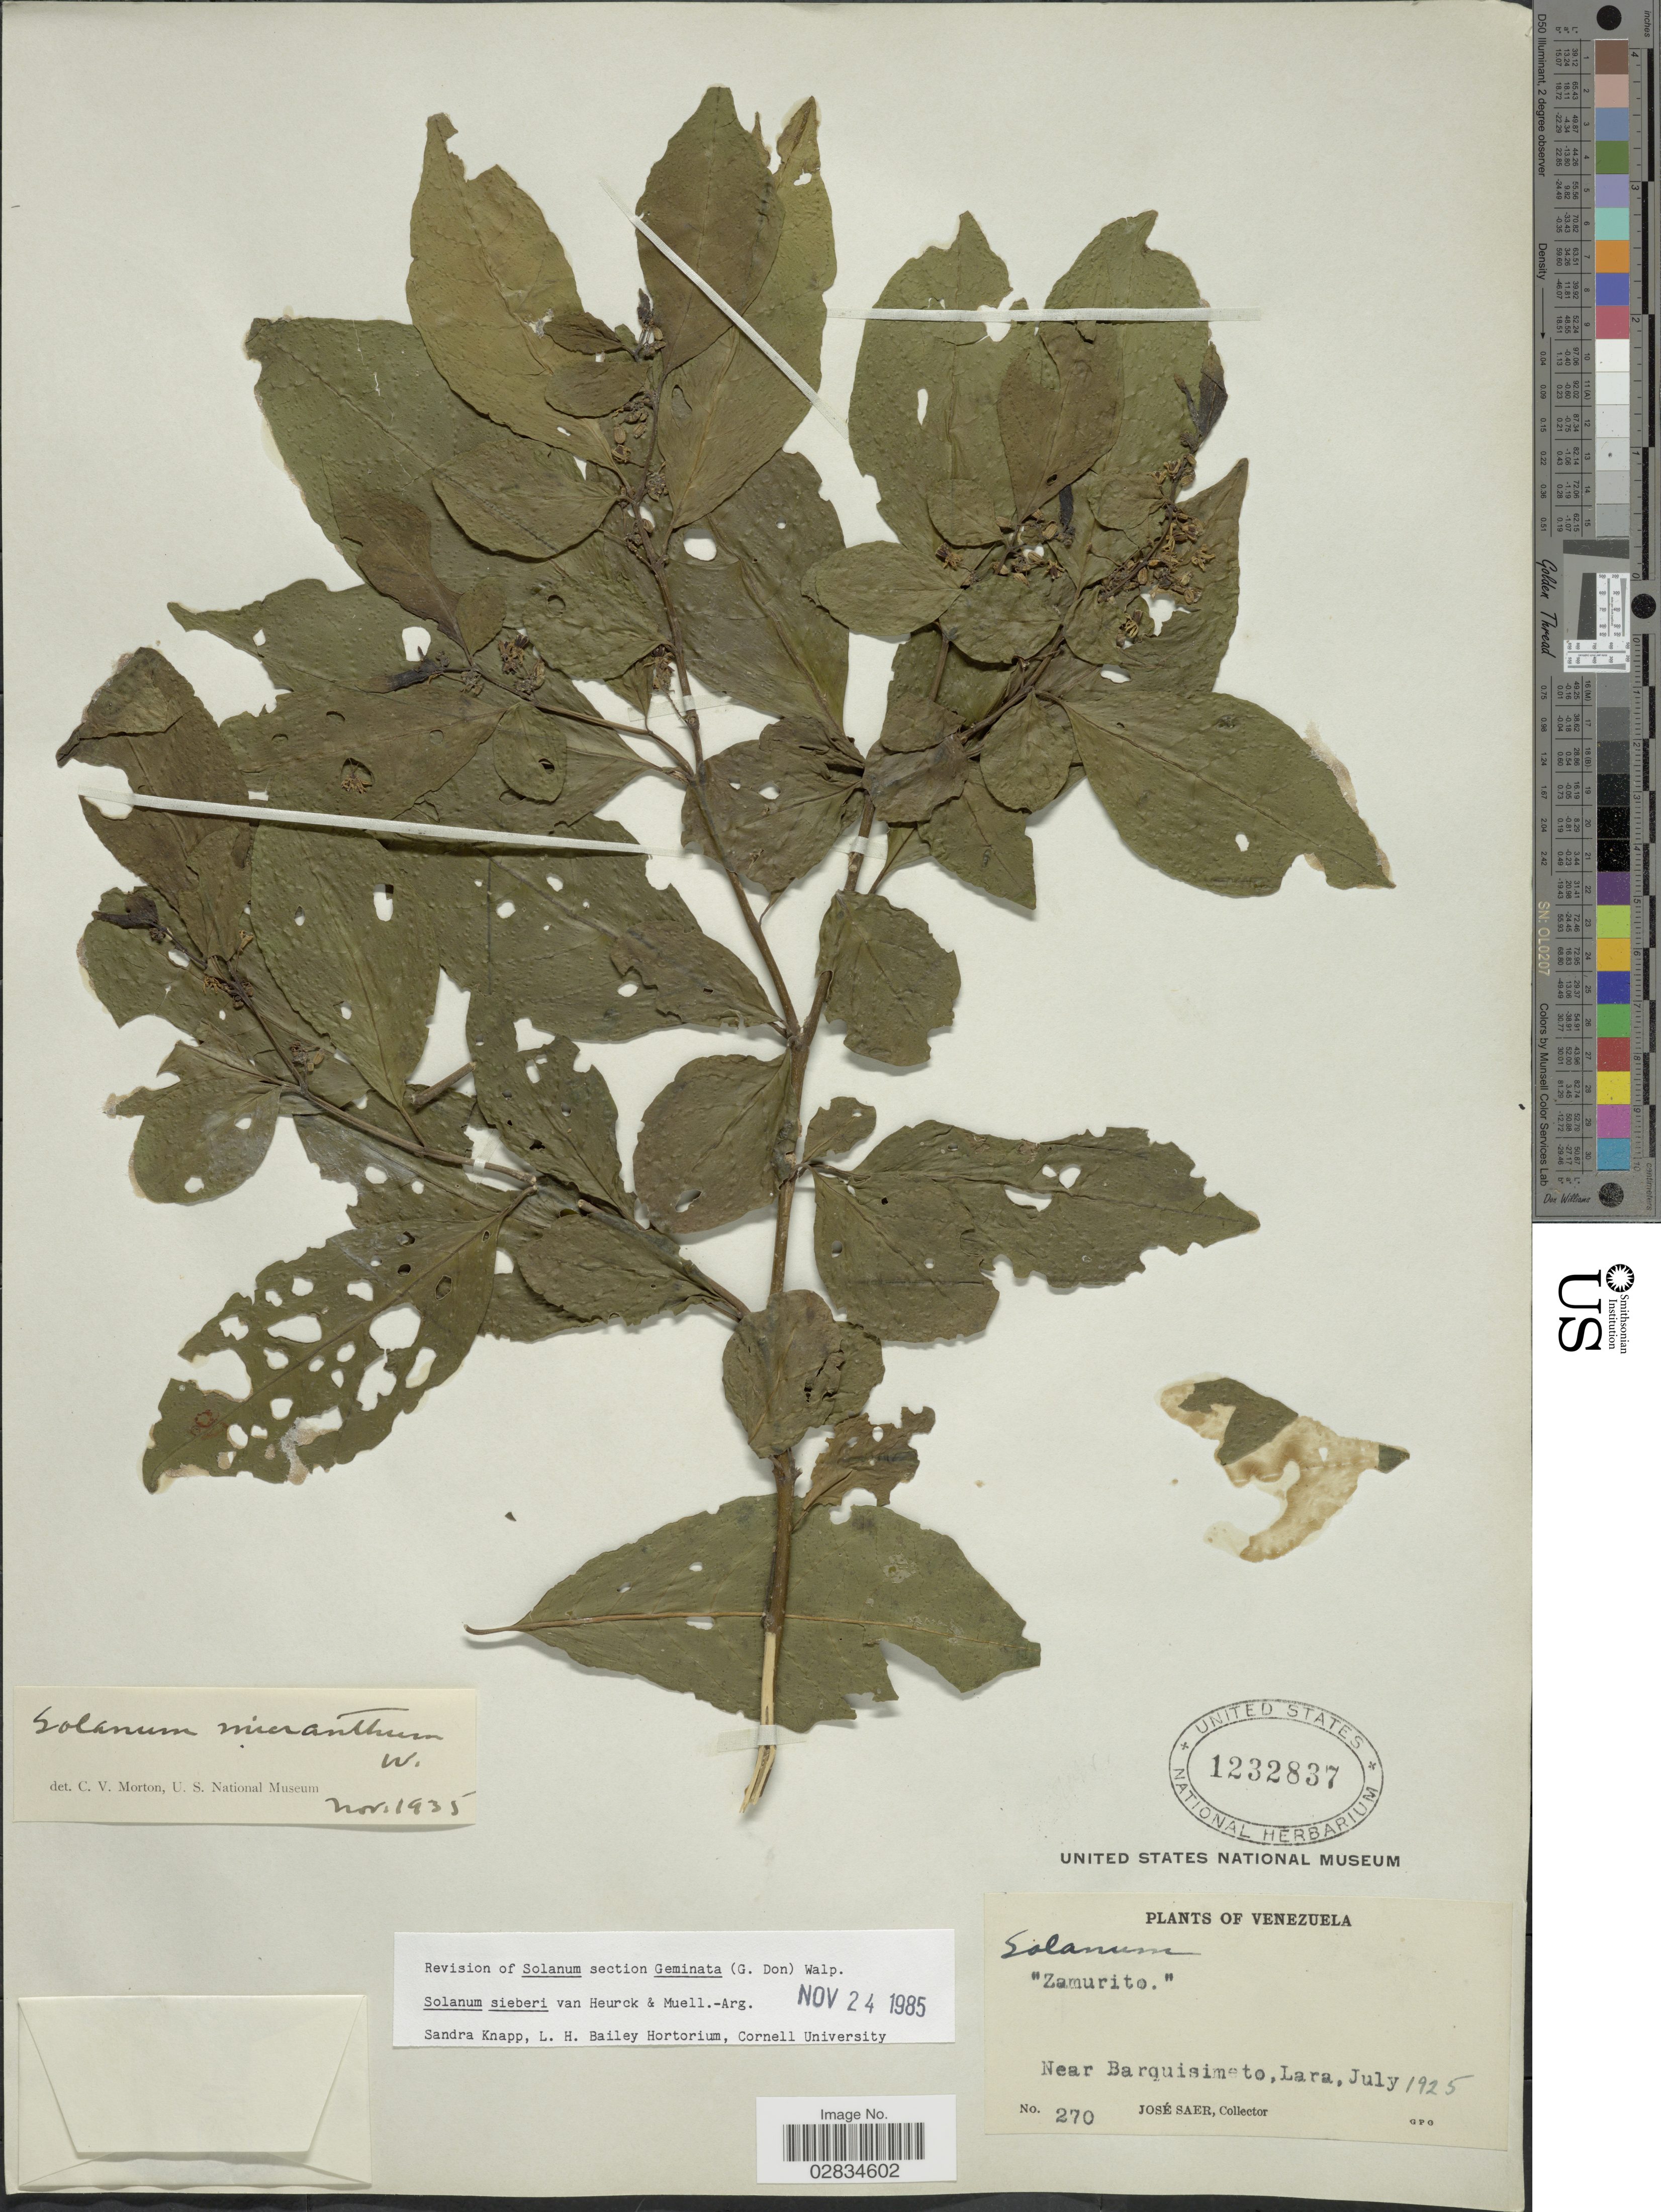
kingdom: Plantae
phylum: Tracheophyta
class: Magnoliopsida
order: Solanales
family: Solanaceae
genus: Solanum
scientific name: Solanum sieberi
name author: Van Heurck & Müll. Arg.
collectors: J. Saer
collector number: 270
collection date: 1925-07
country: Venezuela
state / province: Lara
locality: Near Barquisimeto, Lara.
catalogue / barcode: US 1232837